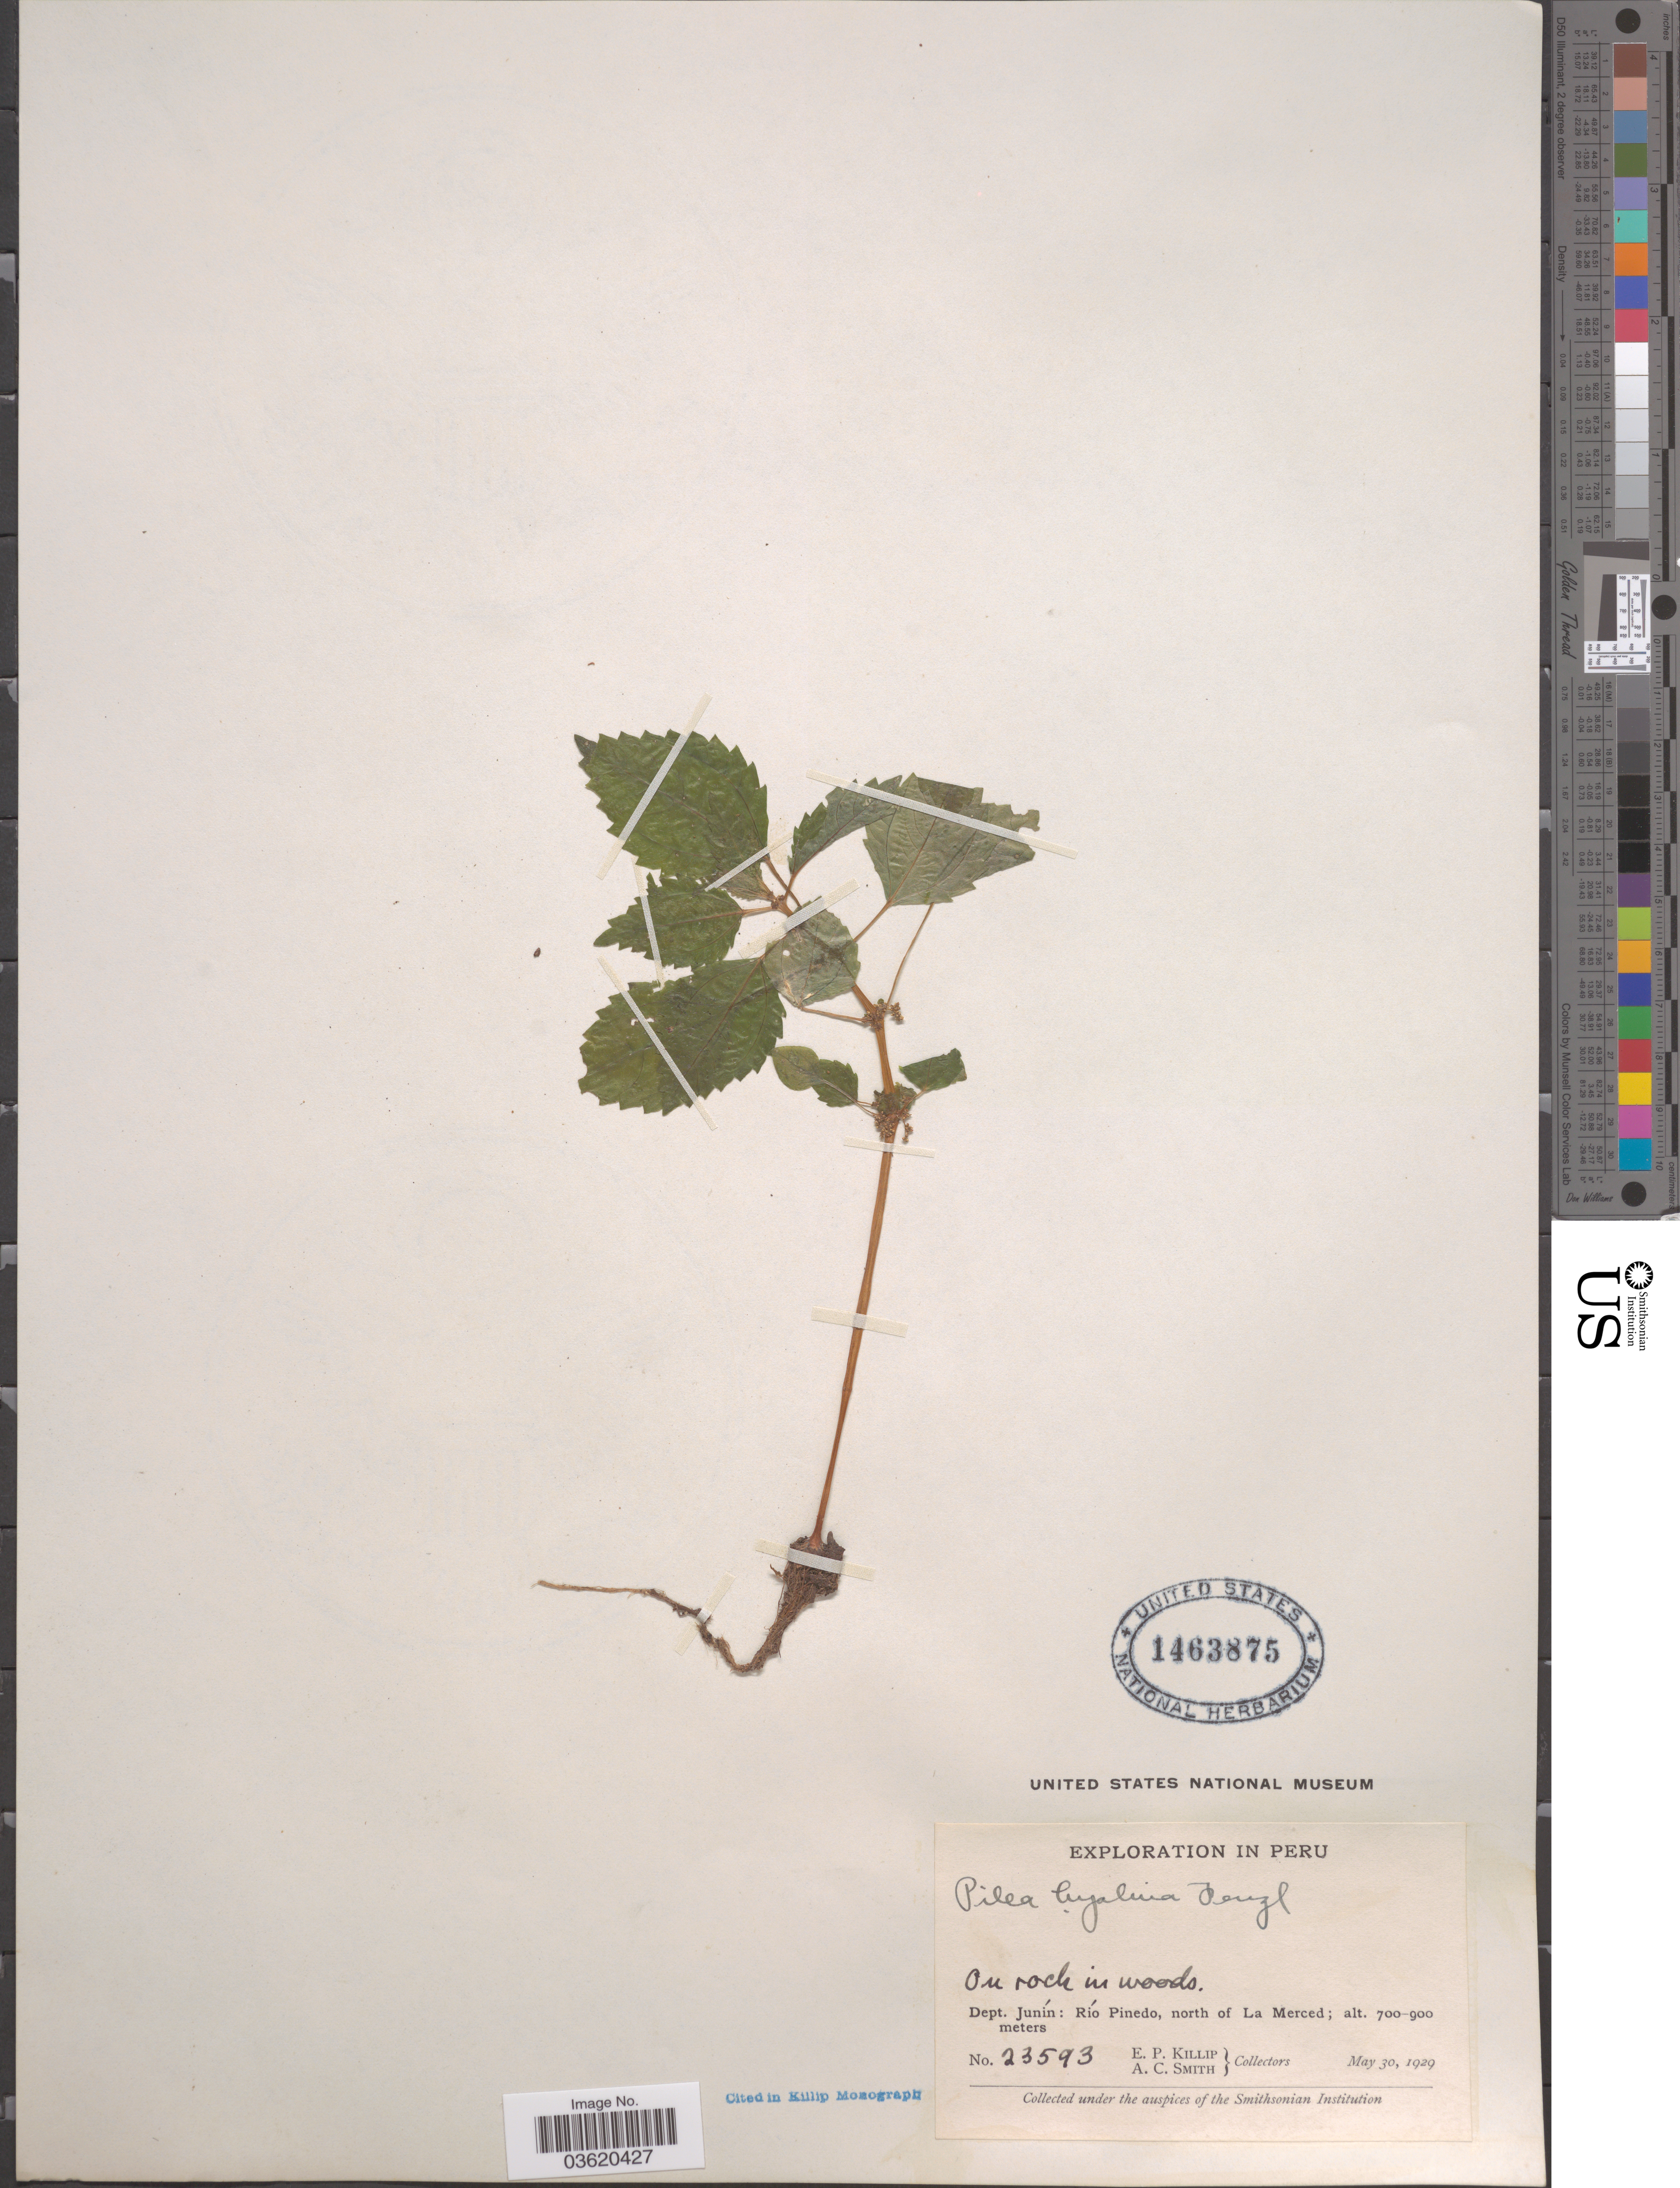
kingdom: Plantae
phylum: Tracheophyta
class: Magnoliopsida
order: Rosales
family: Urticaceae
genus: Pilea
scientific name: Pilea hyalina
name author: Fenzl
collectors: E. P. Killip & A. C. Smith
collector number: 23593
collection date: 1929-05-30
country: Peru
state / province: Junín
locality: Dept. Junín: Río Pinedo, north of La Merced.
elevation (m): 700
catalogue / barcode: US 1463875